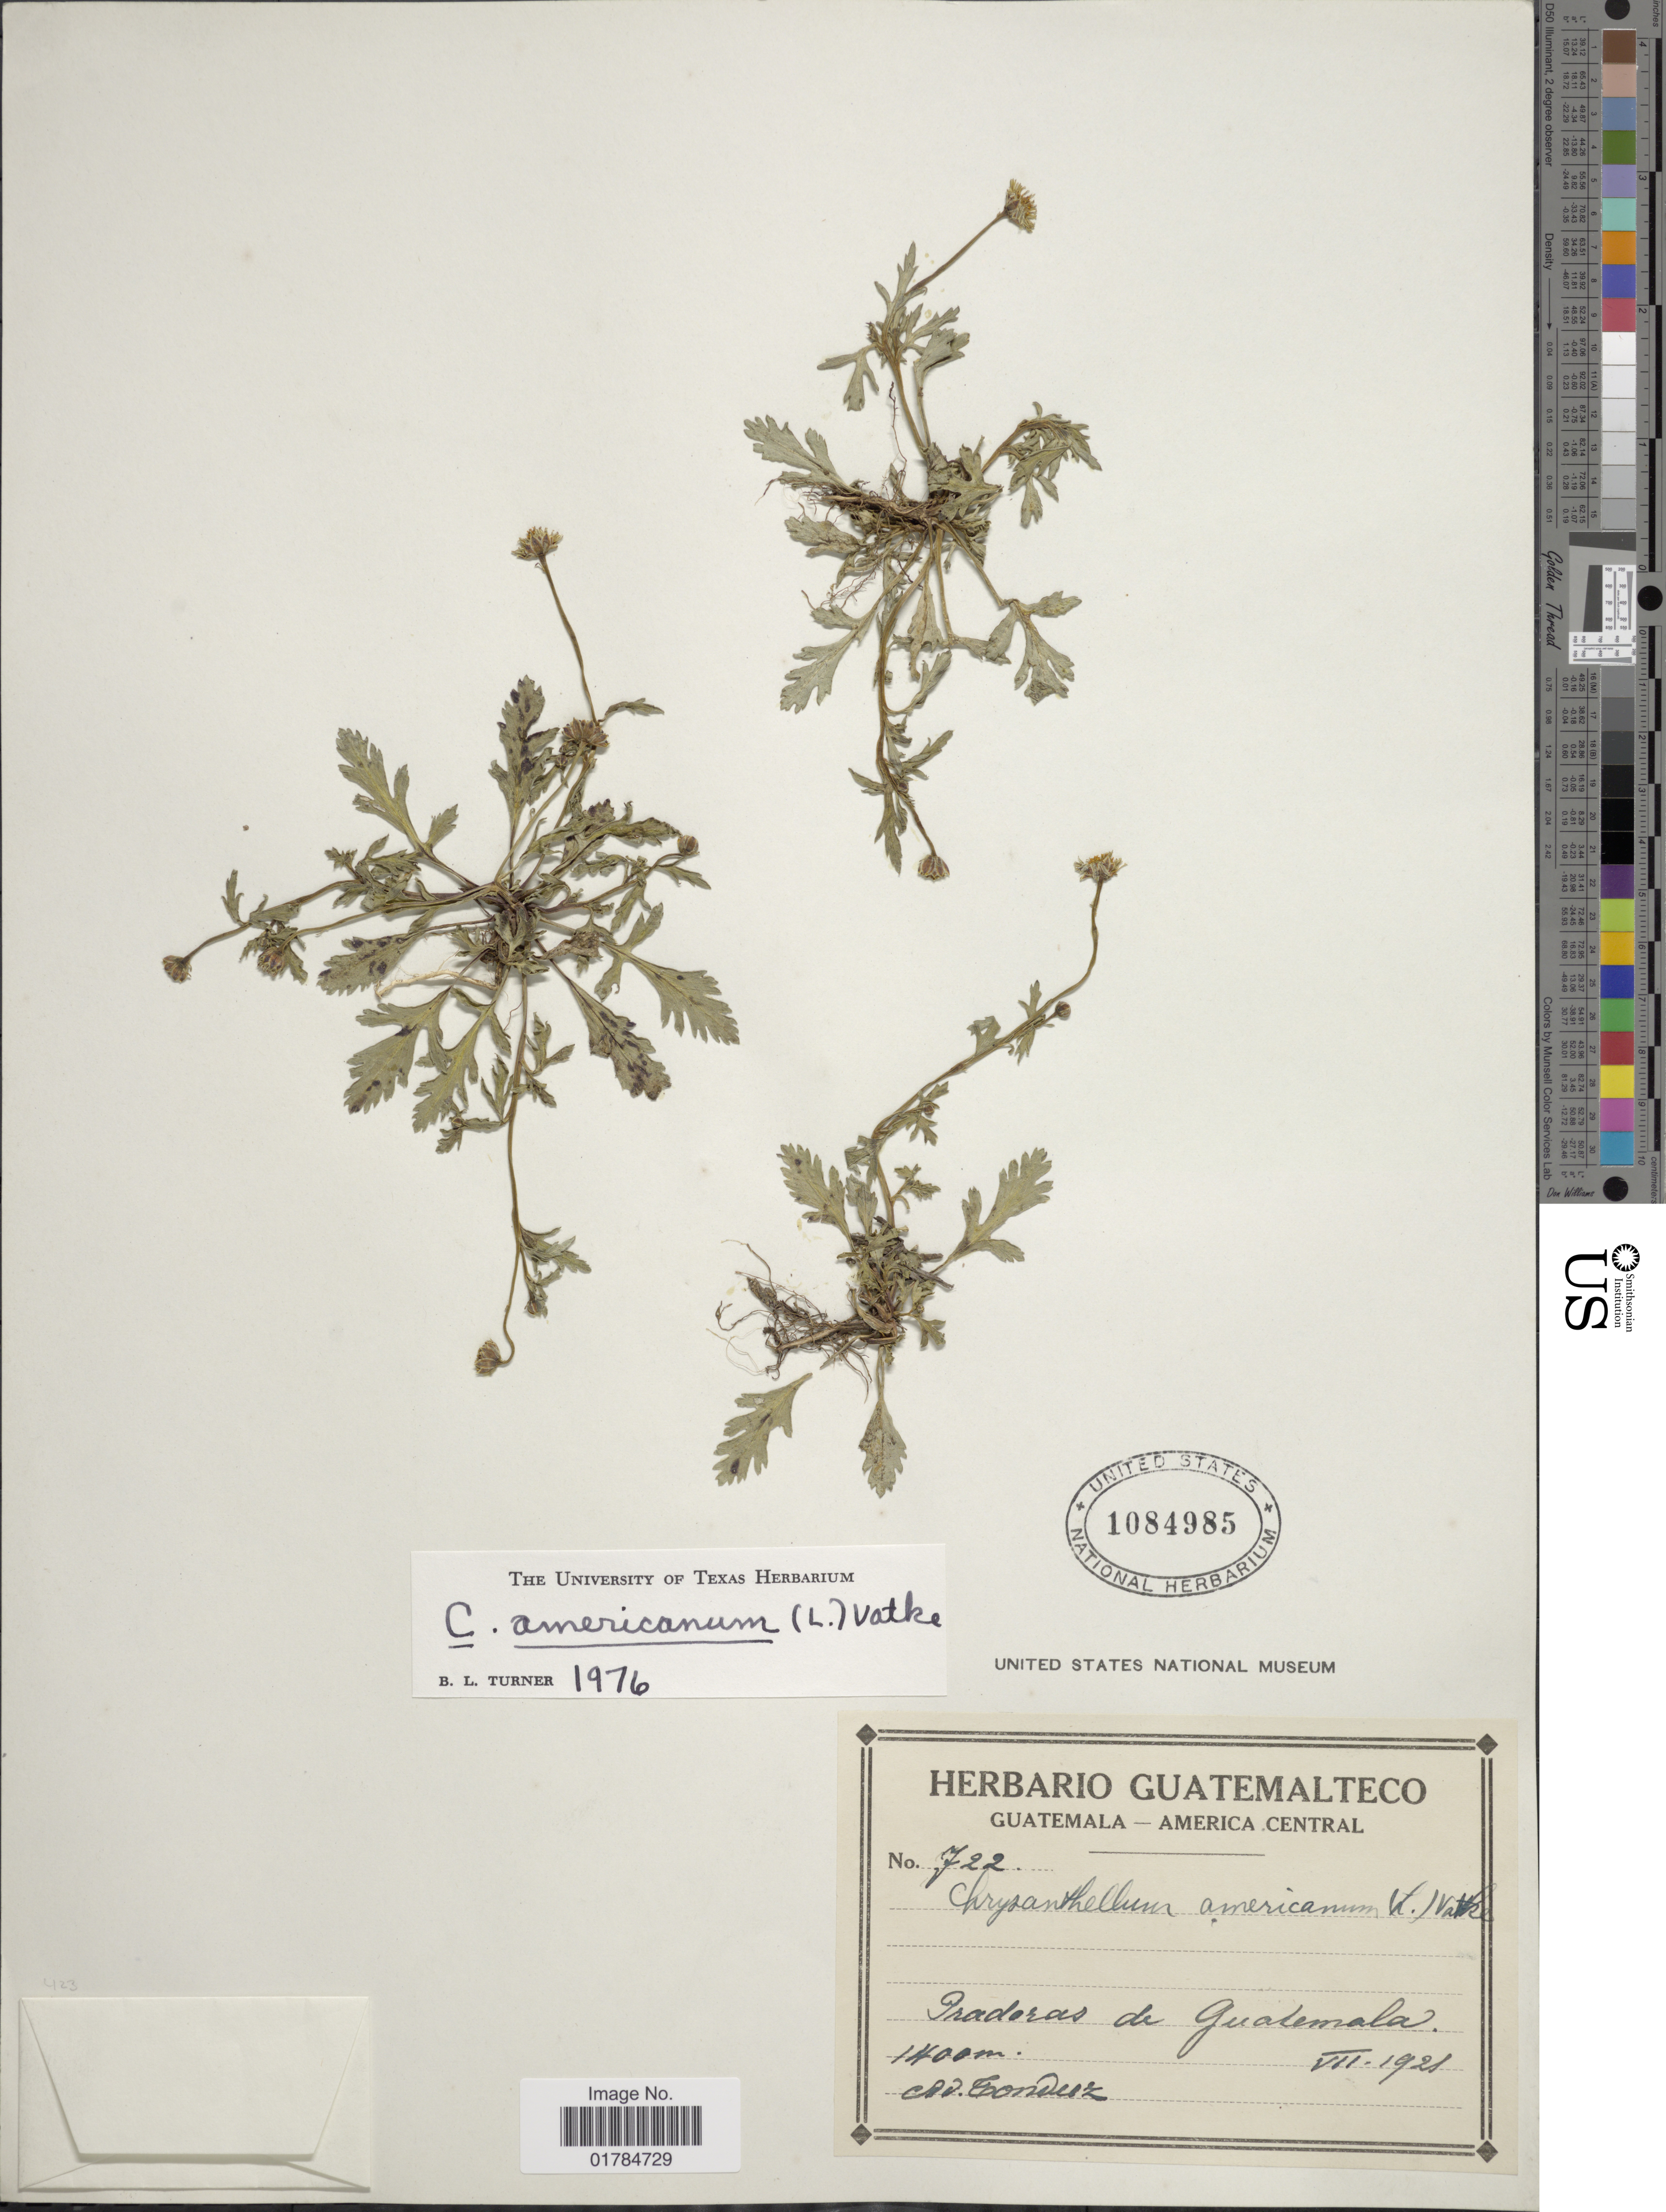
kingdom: Plantae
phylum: Tracheophyta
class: Magnoliopsida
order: Asterales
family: Asteraceae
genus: Chrysanthellum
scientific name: Chrysanthellum americanum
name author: (L.) Vatke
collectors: A. Tonduz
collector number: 722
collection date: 1921-07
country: Guatemala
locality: Pradoras de Guatemala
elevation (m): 1400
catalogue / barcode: US 1084985